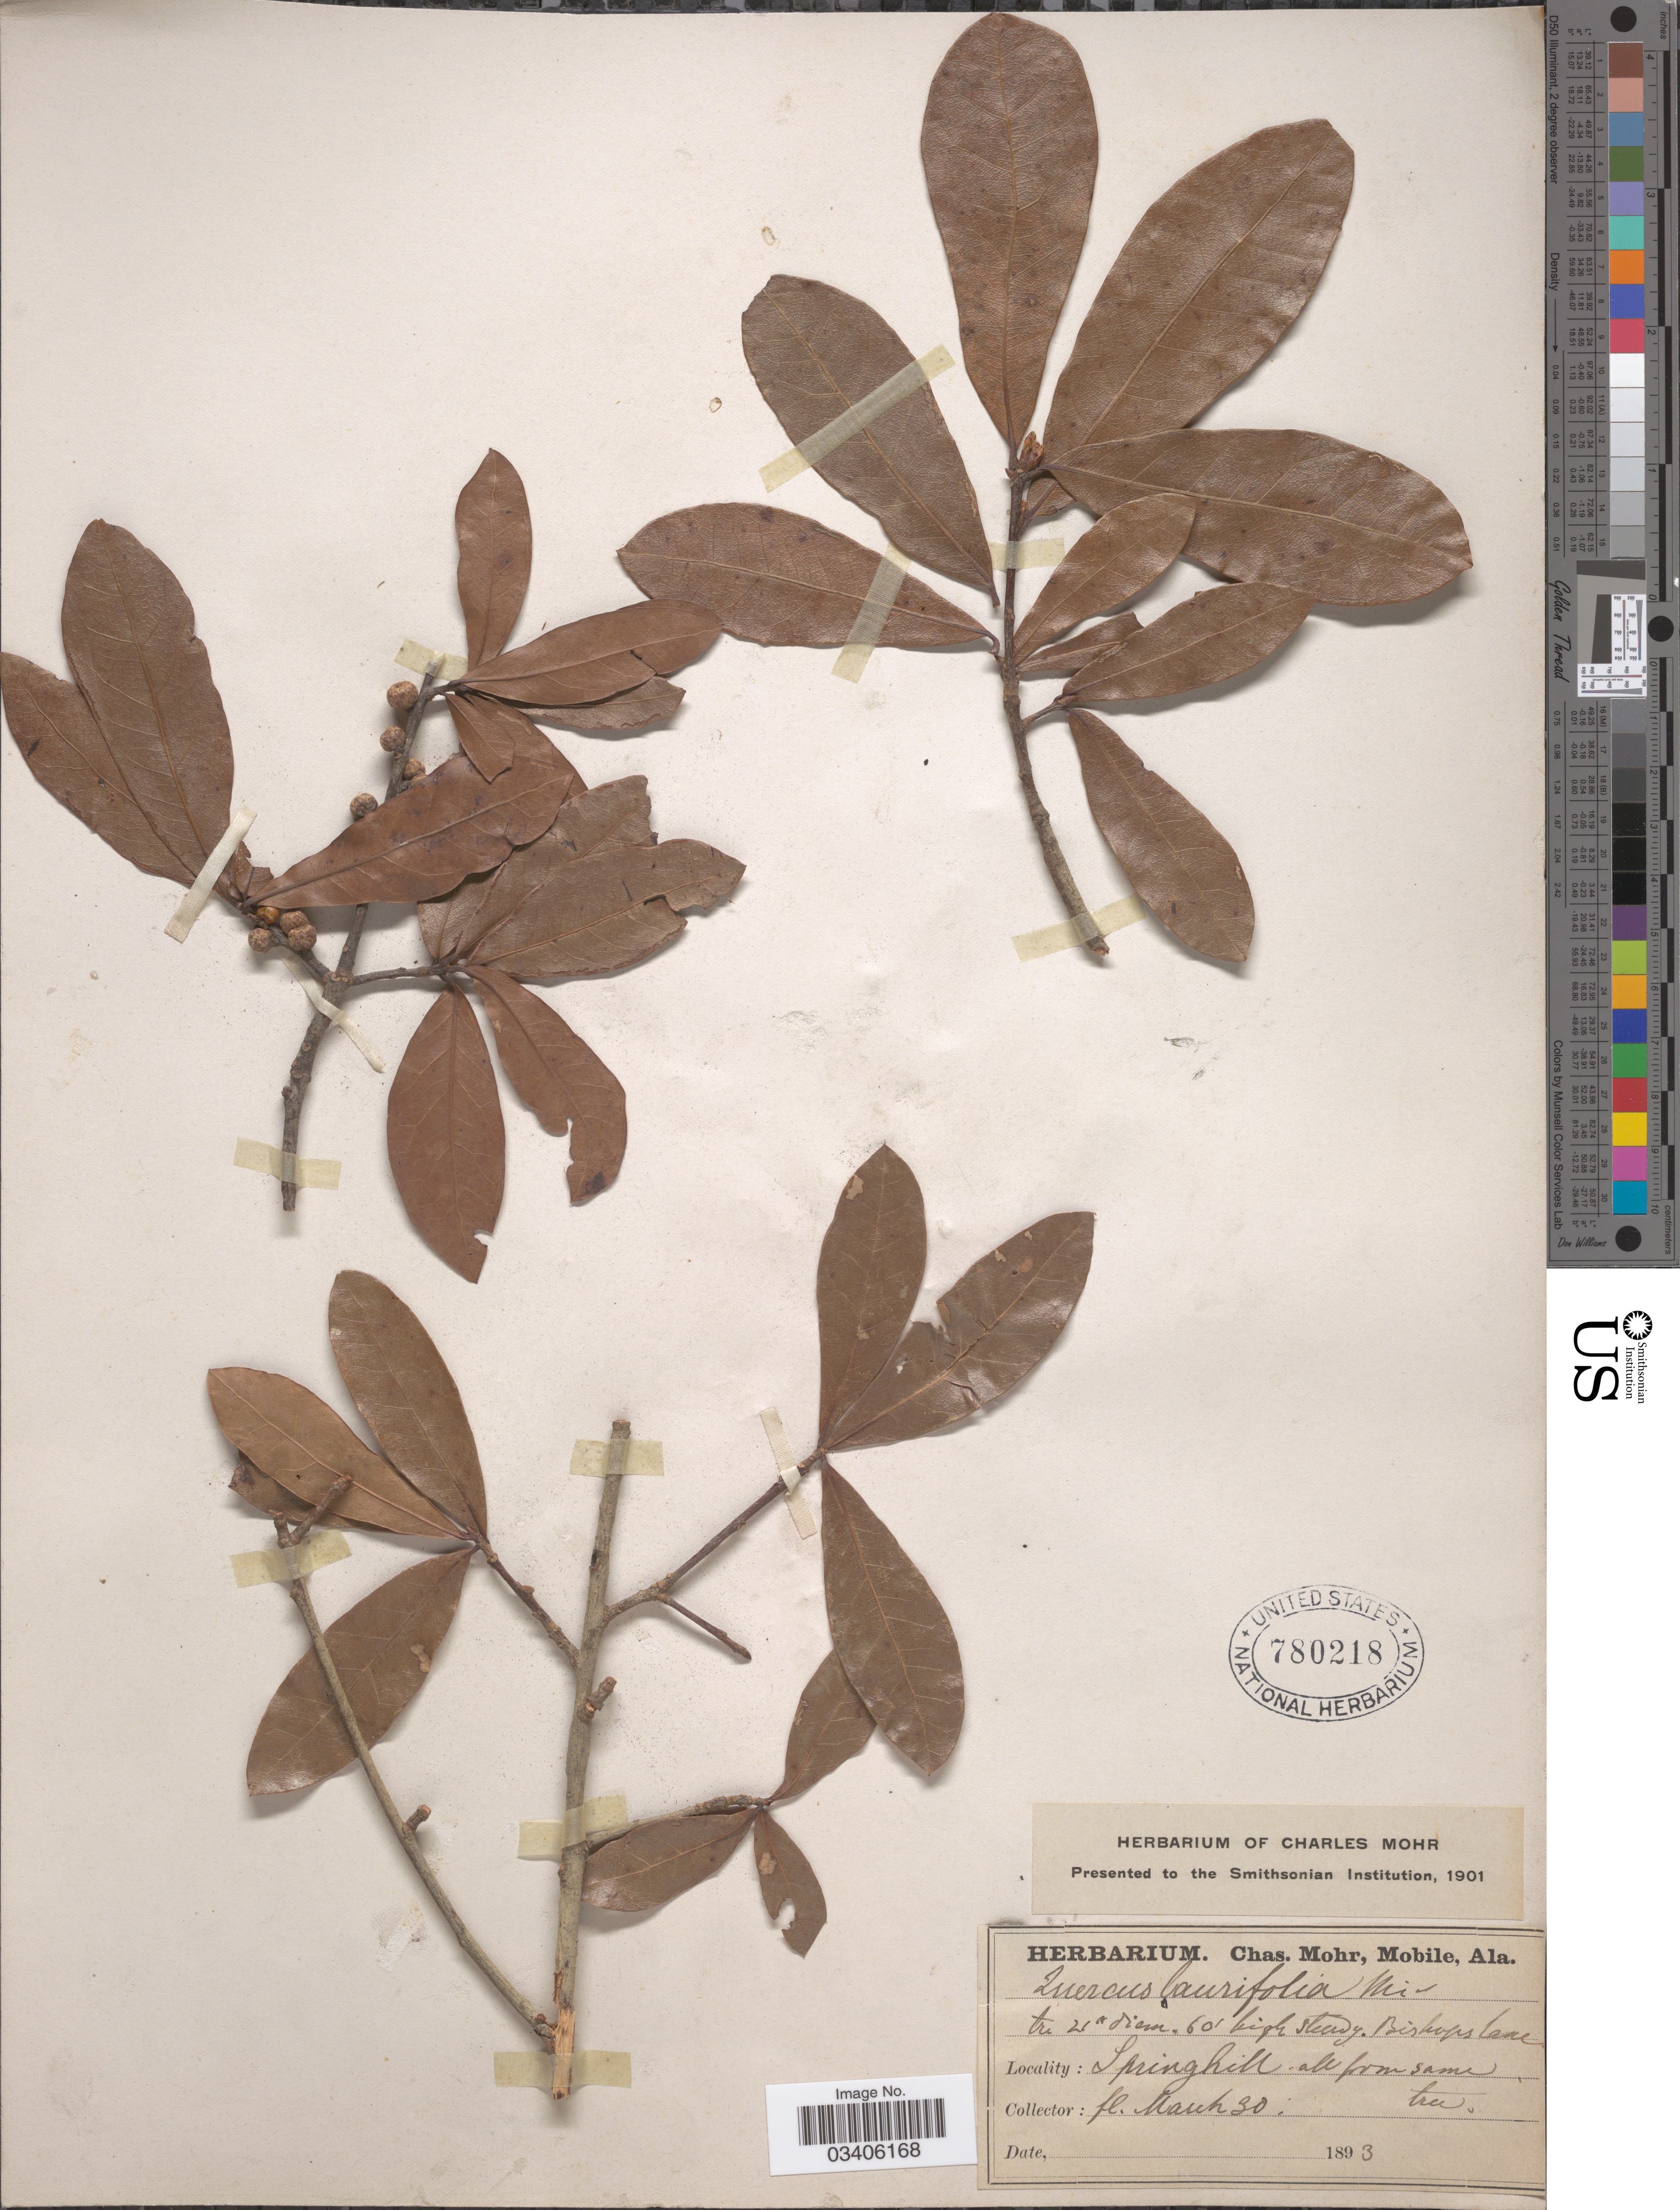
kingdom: Plantae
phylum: Tracheophyta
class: Magnoliopsida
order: Fagales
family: Fagaceae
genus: Quercus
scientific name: Quercus laurifolia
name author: Michx.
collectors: ex herb. Charles Mohr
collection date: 1893-03-30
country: United States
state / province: Alabama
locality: Bishops lane. Springhill.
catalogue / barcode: US 780218